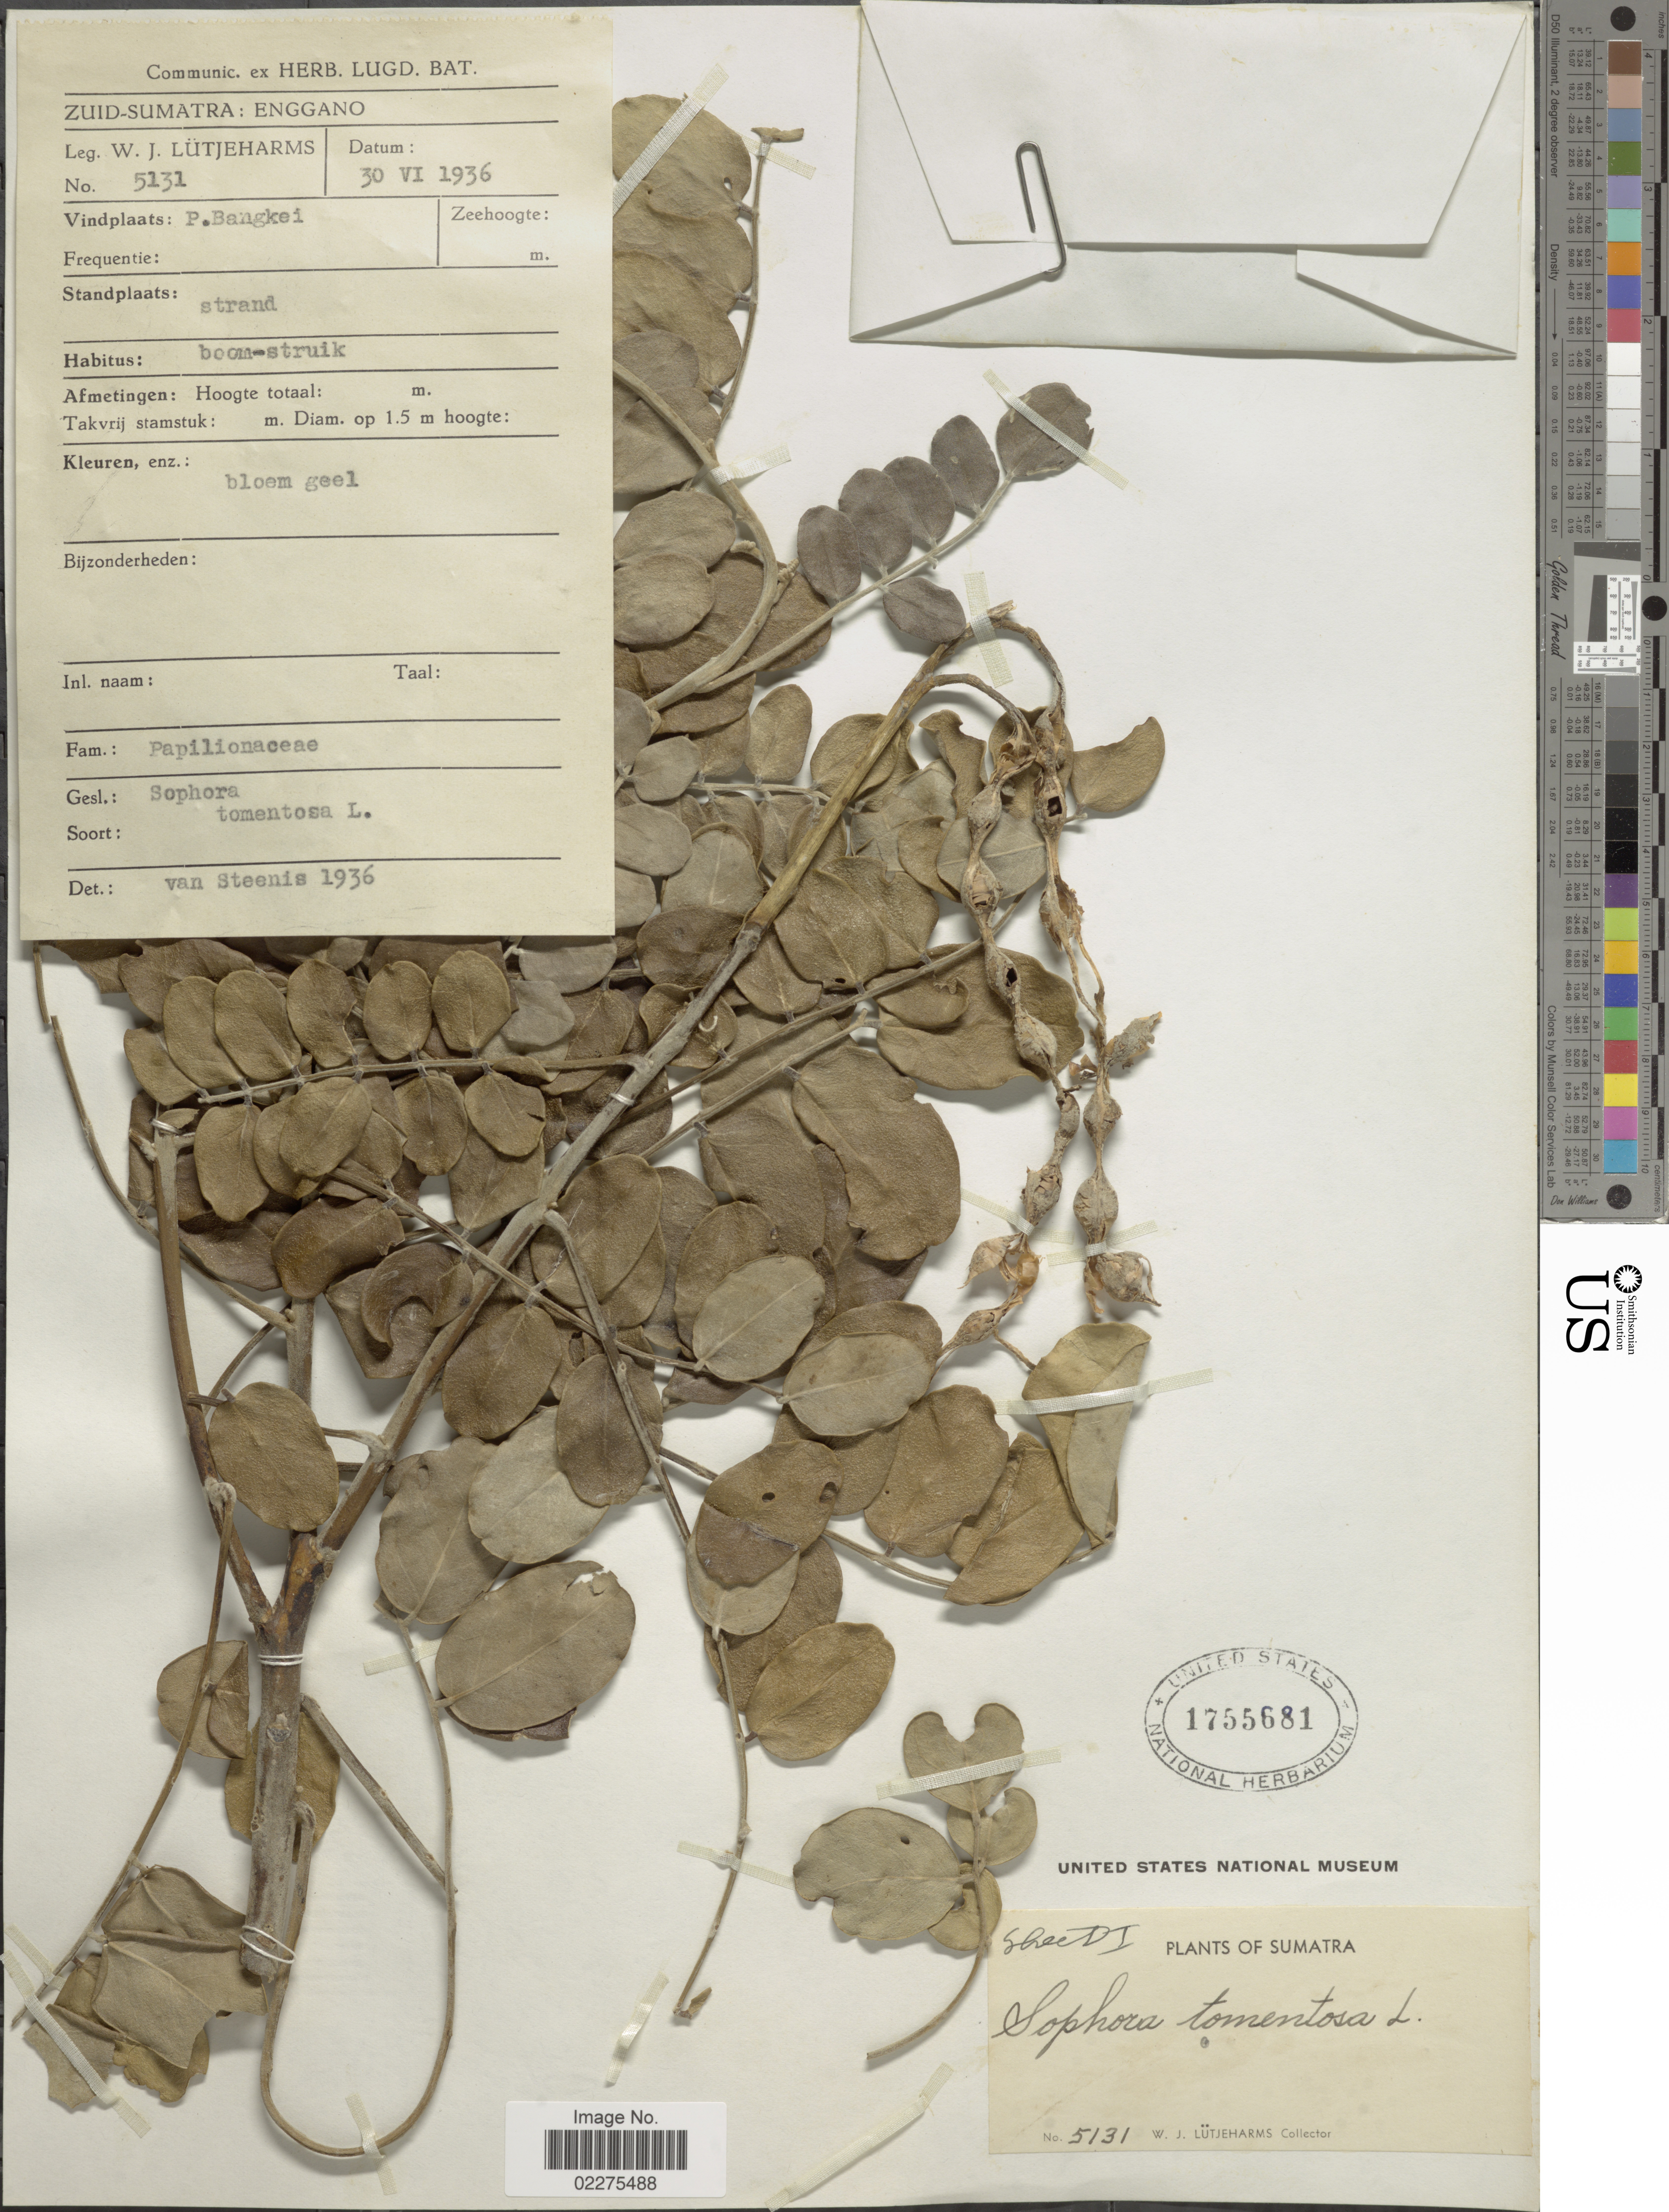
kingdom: Plantae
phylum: Tracheophyta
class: Magnoliopsida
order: Fabales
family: Fabaceae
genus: Sophora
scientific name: Sophora tomentosa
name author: L.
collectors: W. Lütjeharms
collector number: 5131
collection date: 1936-06-30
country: Indonesia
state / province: Sumatra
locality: Zuid-Suamatra: Enggano. P. Bangkei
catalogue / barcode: US 1755681